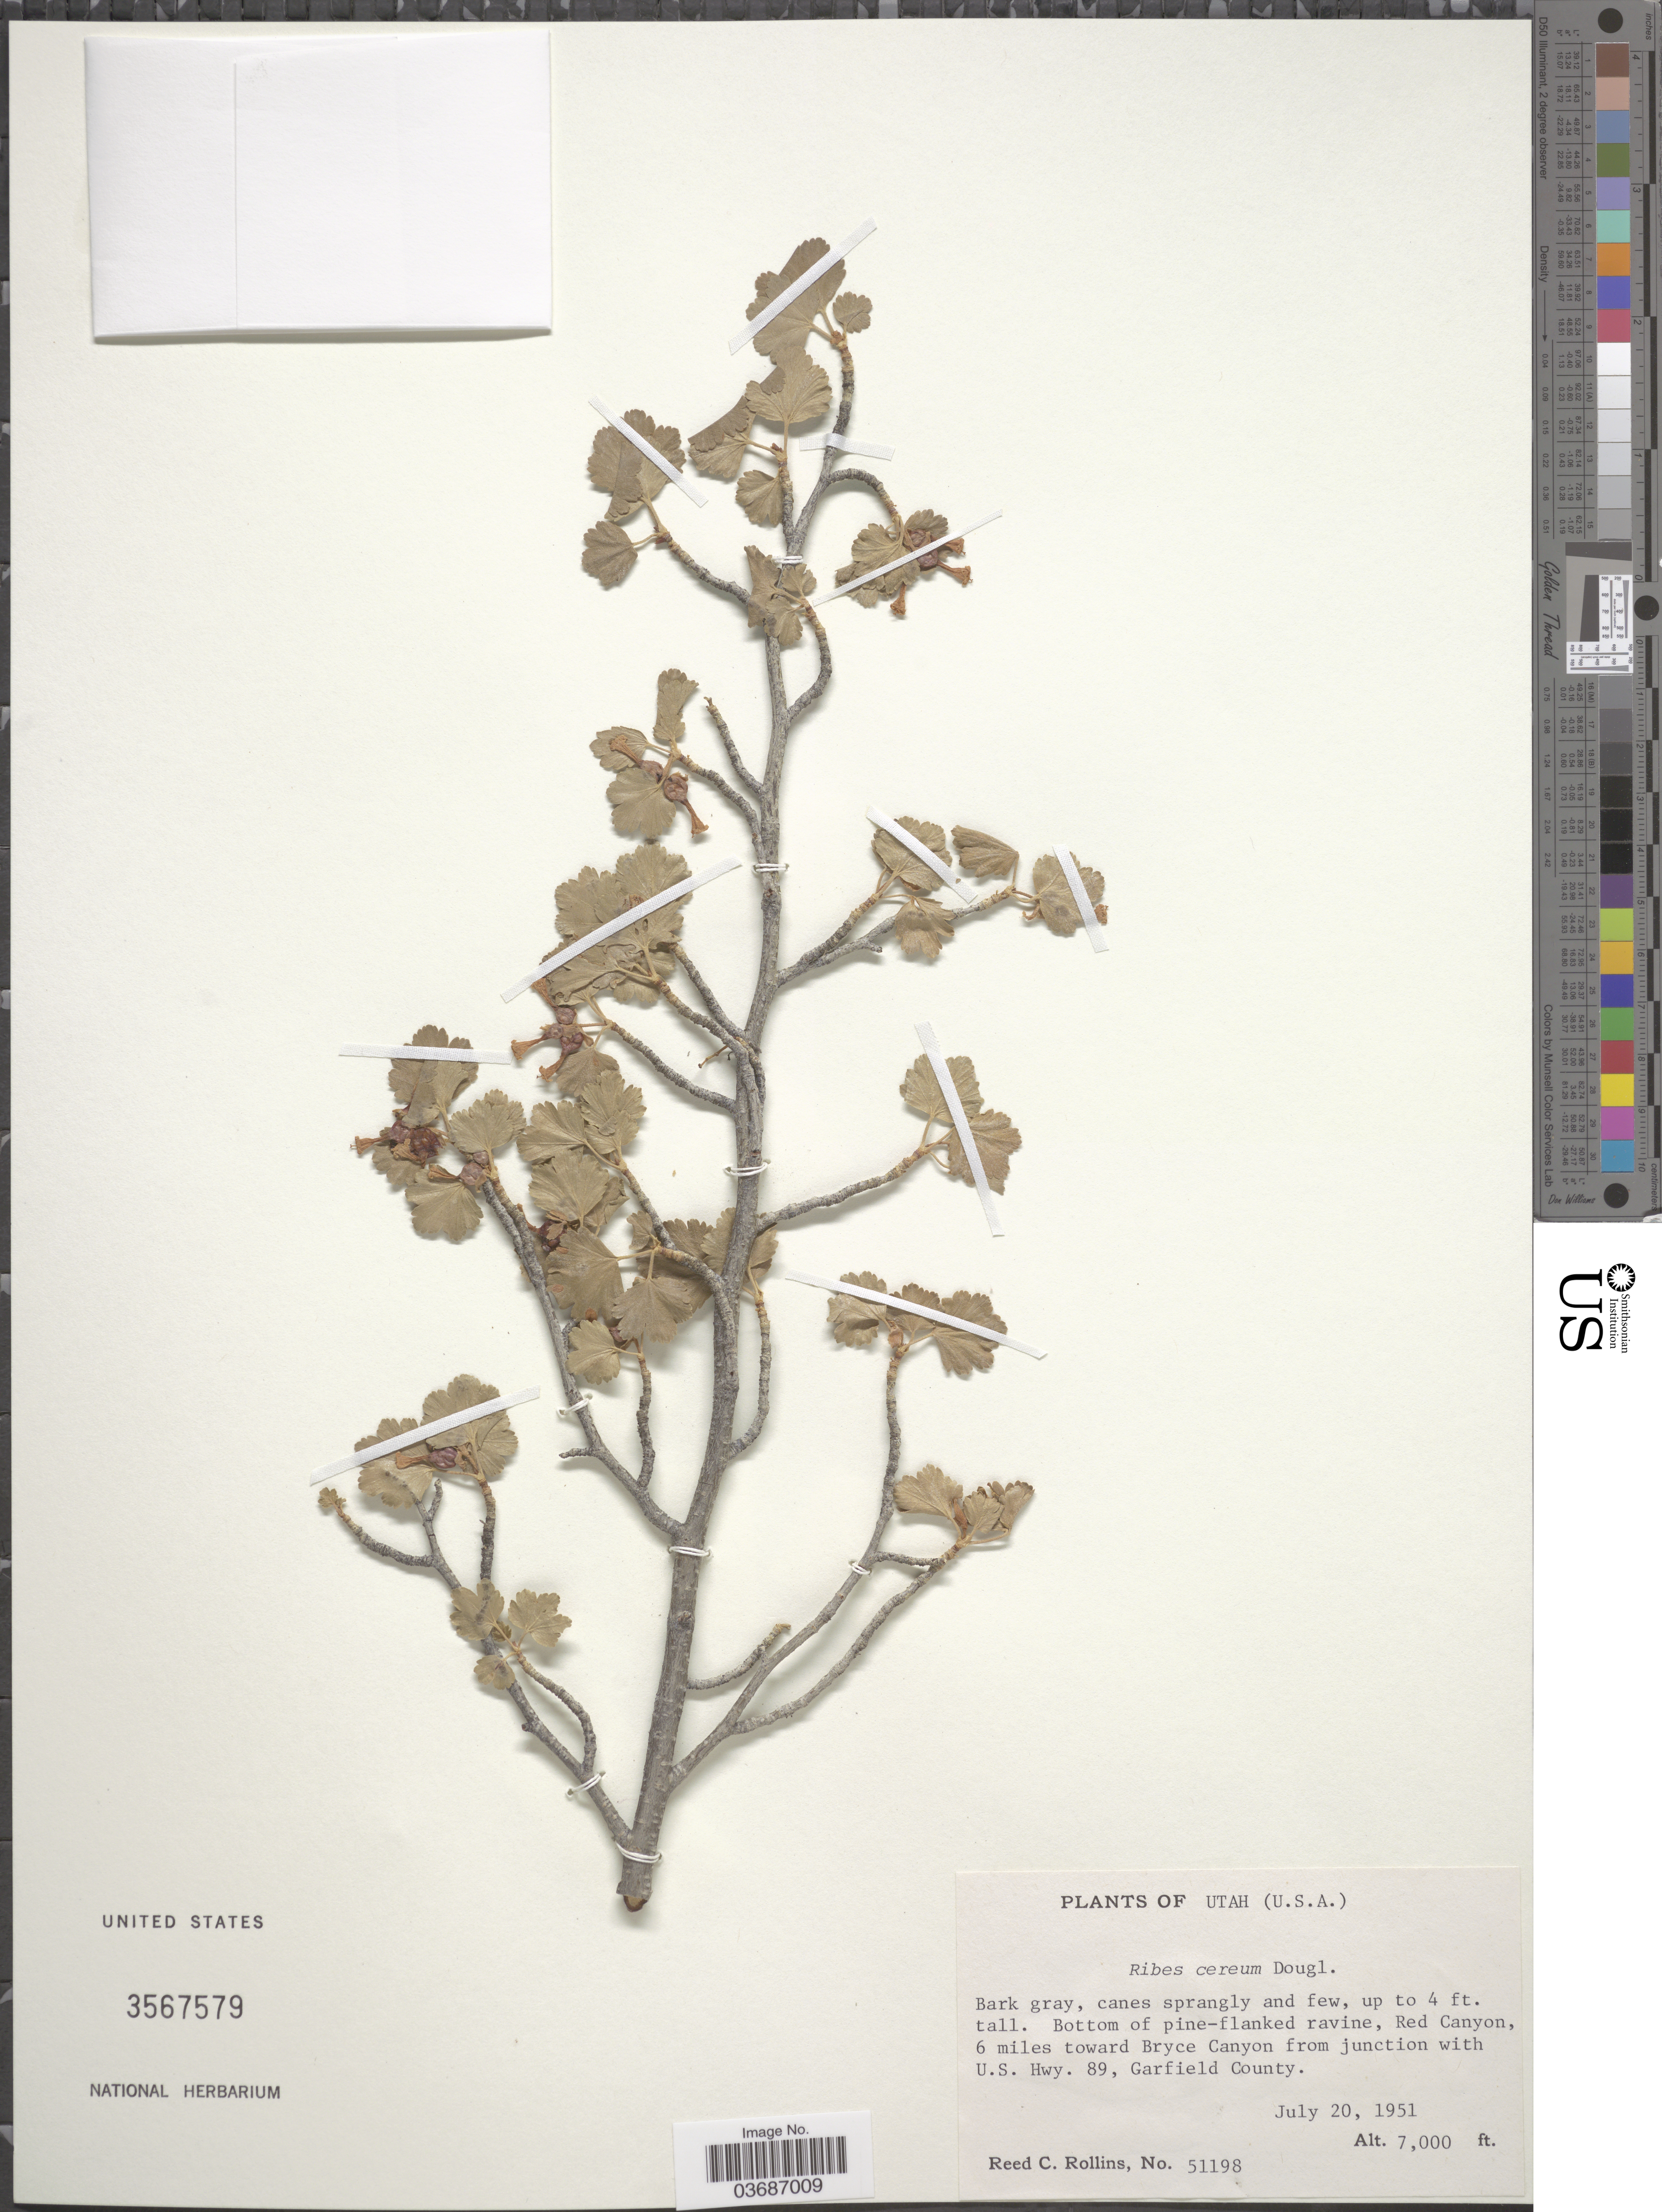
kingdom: Plantae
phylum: Tracheophyta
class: Magnoliopsida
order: Saxifragales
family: Grossulariaceae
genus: Ribes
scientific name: Ribes cereum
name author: Douglas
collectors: R. C. Rollins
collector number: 51198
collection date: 1951-07-20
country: United States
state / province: Utah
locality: Red Canyon, 6 miles toward Bryce canyon from junction with U.S. Hwy. 89, Garfield County.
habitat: bottom of pine flanked ravine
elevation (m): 2134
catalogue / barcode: US 3567579